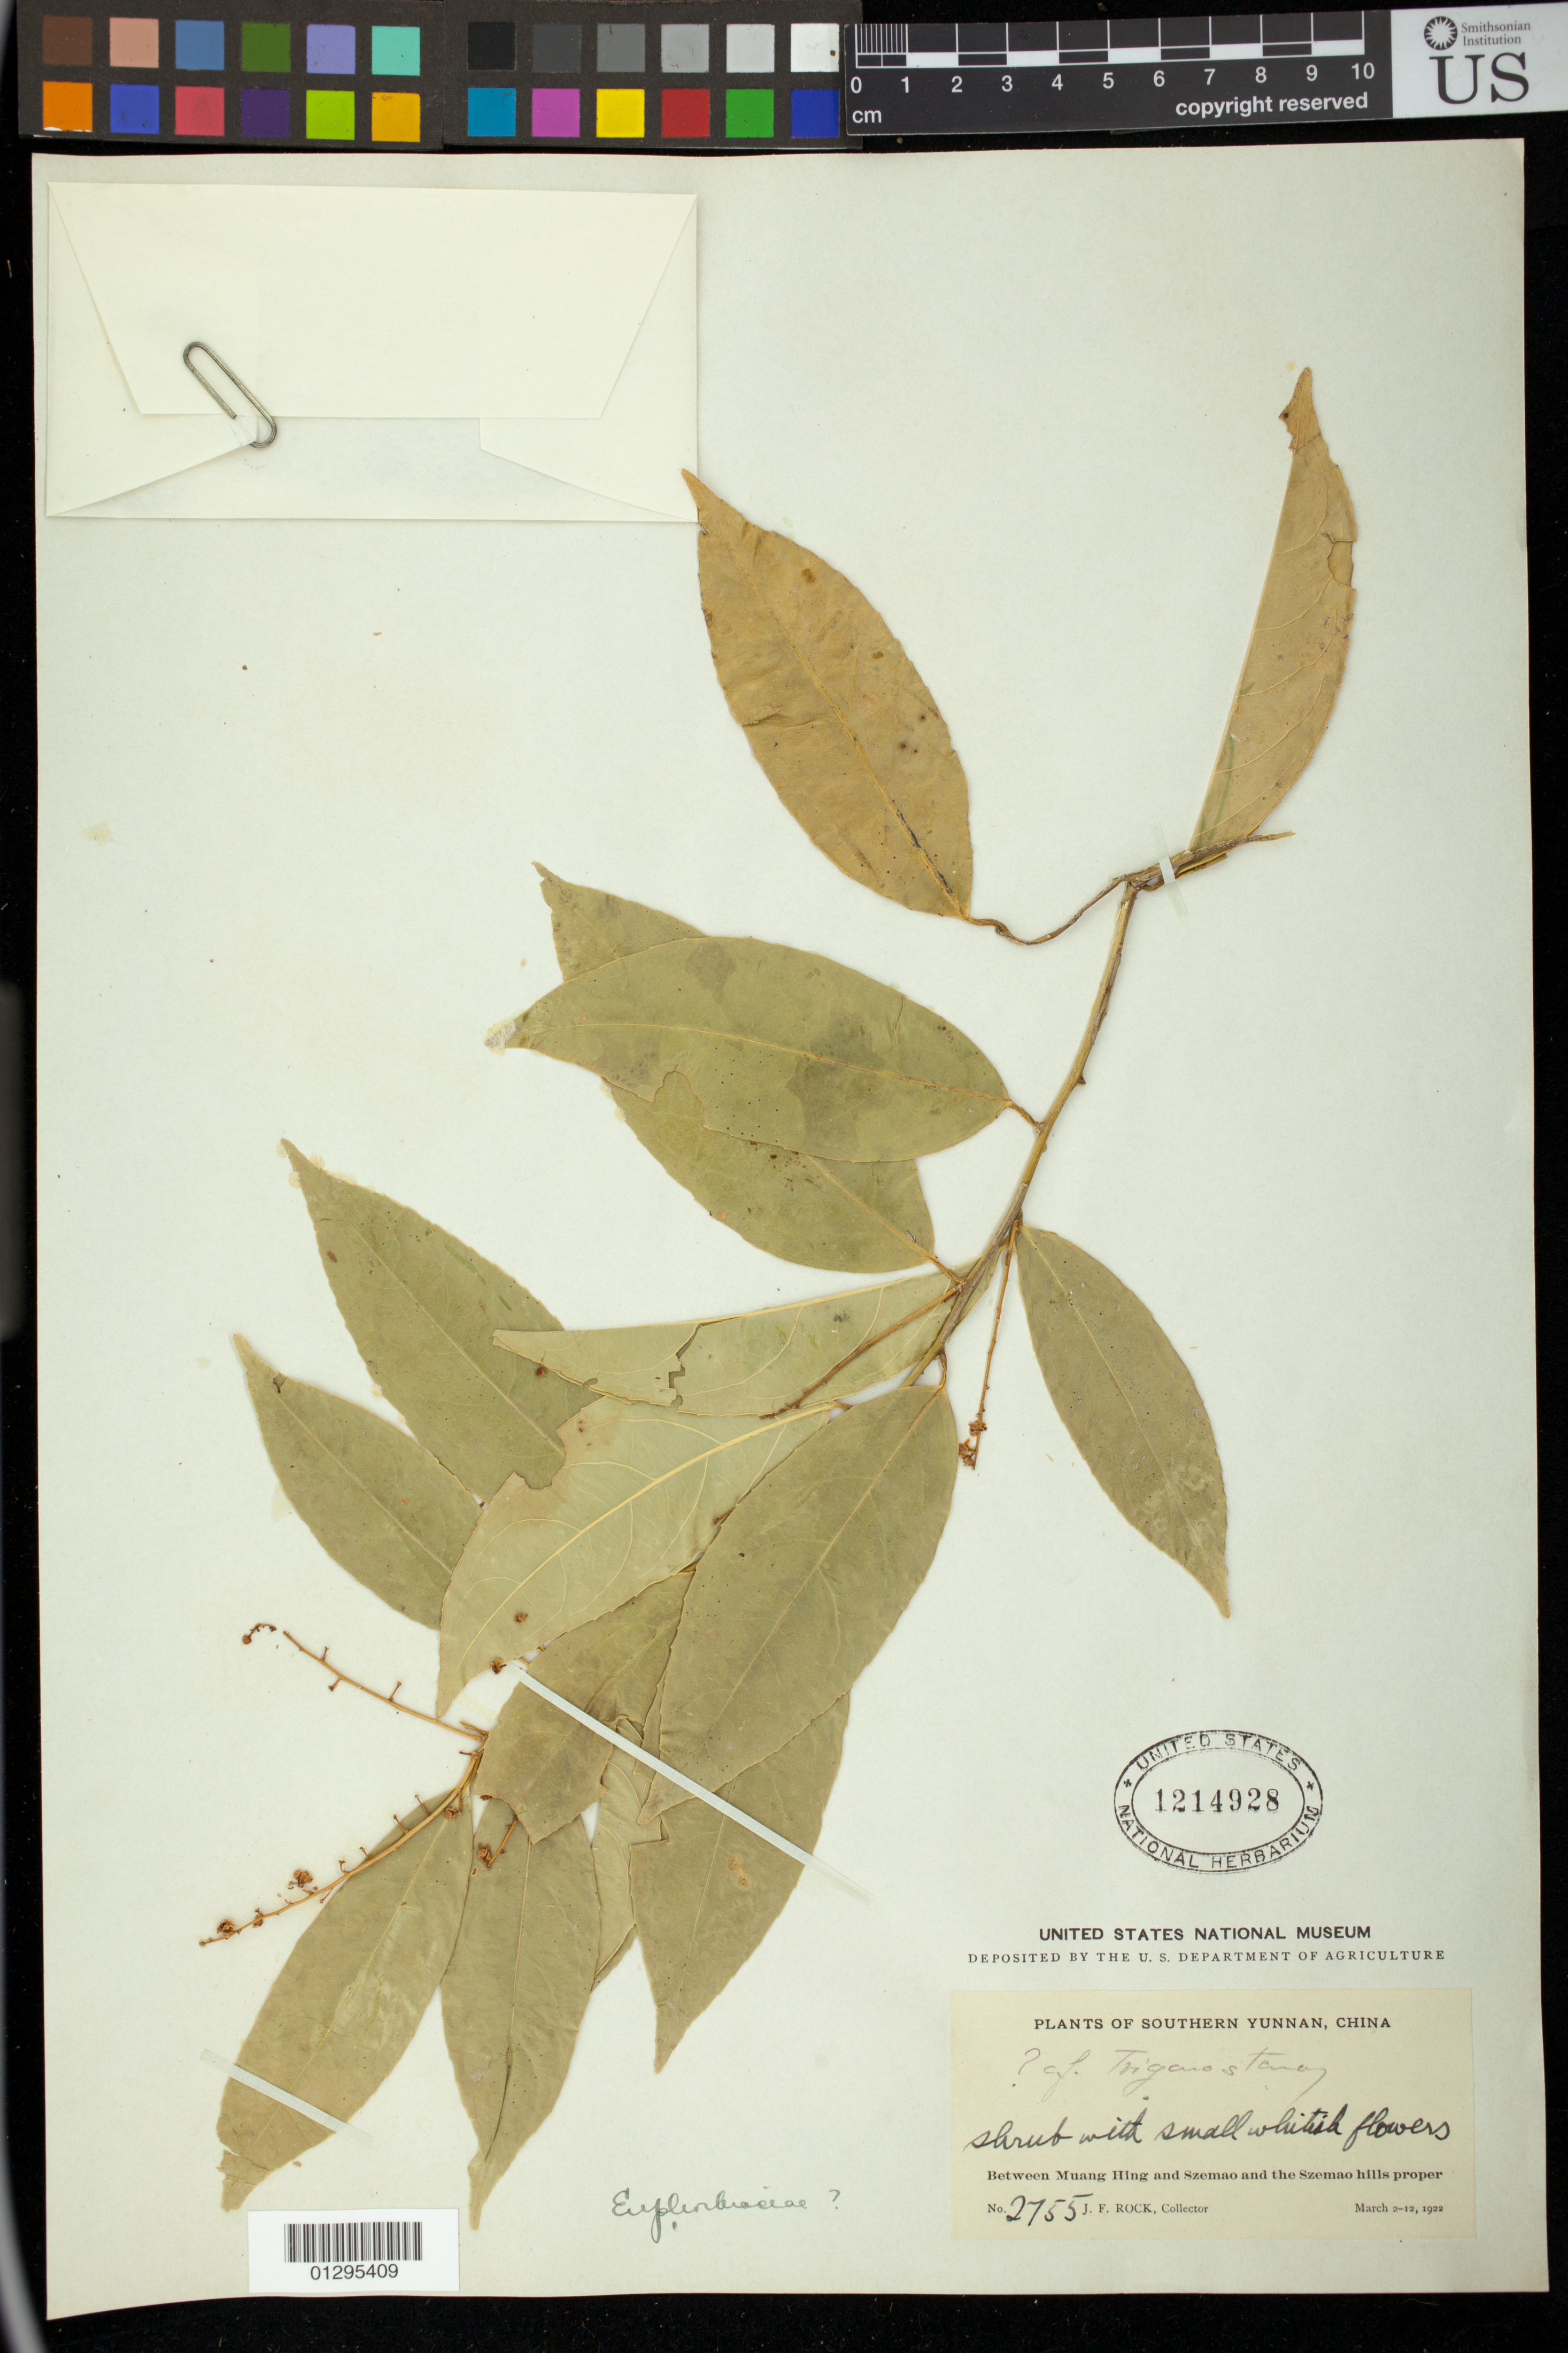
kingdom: Plantae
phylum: Tracheophyta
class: Magnoliopsida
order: Malpighiales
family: Euphorbiaceae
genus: Trigonostemon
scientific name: Trigonostemon sp.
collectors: J. F. Rock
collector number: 2755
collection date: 1922-03-02/1922-03-12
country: China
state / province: Yunnan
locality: Between Muang Hing and Szemao (Simao) and the Szemao (Simao) hills proper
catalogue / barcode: US 1214928